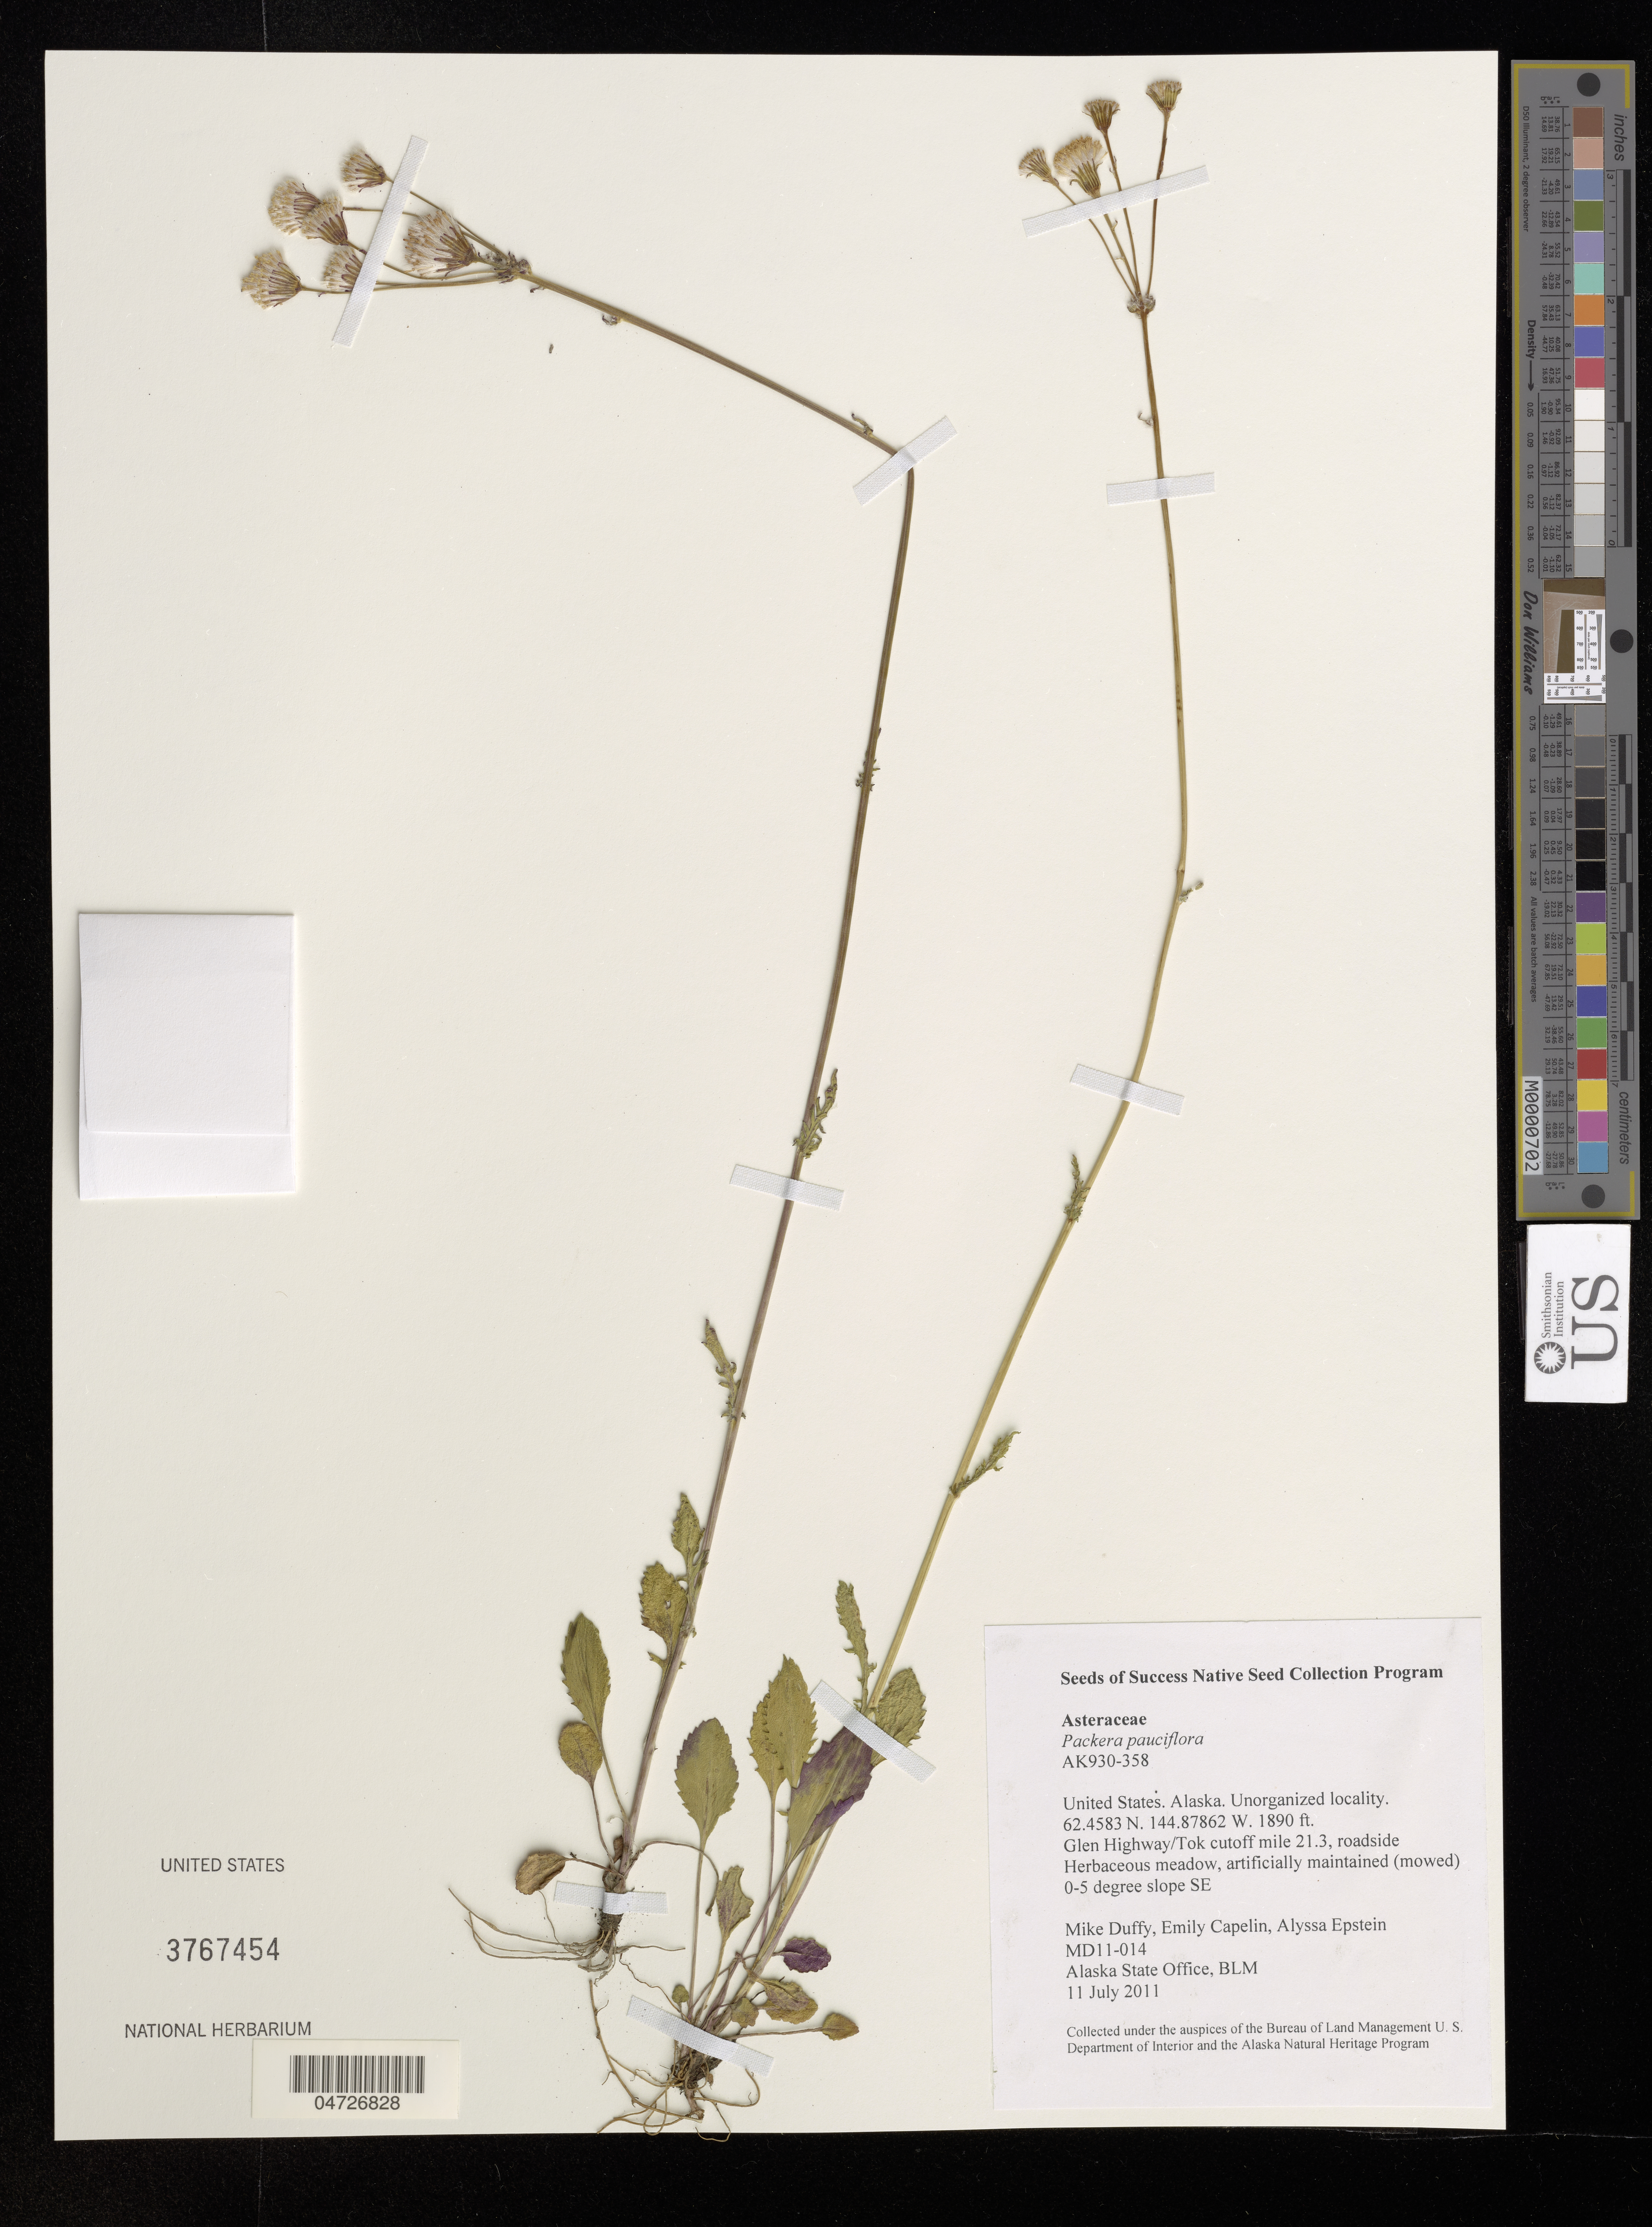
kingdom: Plantae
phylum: Tracheophyta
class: Magnoliopsida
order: Asterales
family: Asteraceae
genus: Packera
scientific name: Packera pauciflora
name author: (Pursh) W.A. Weber & Á. Löve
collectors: M. Duffy, E. Capelin & A. Epstein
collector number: MD11-014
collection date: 2011-07-11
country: United States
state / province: Alaska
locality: Unorganized locality. Glen Highway/Tok cutoff mile 21.3, roadside.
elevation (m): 576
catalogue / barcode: US 3767454